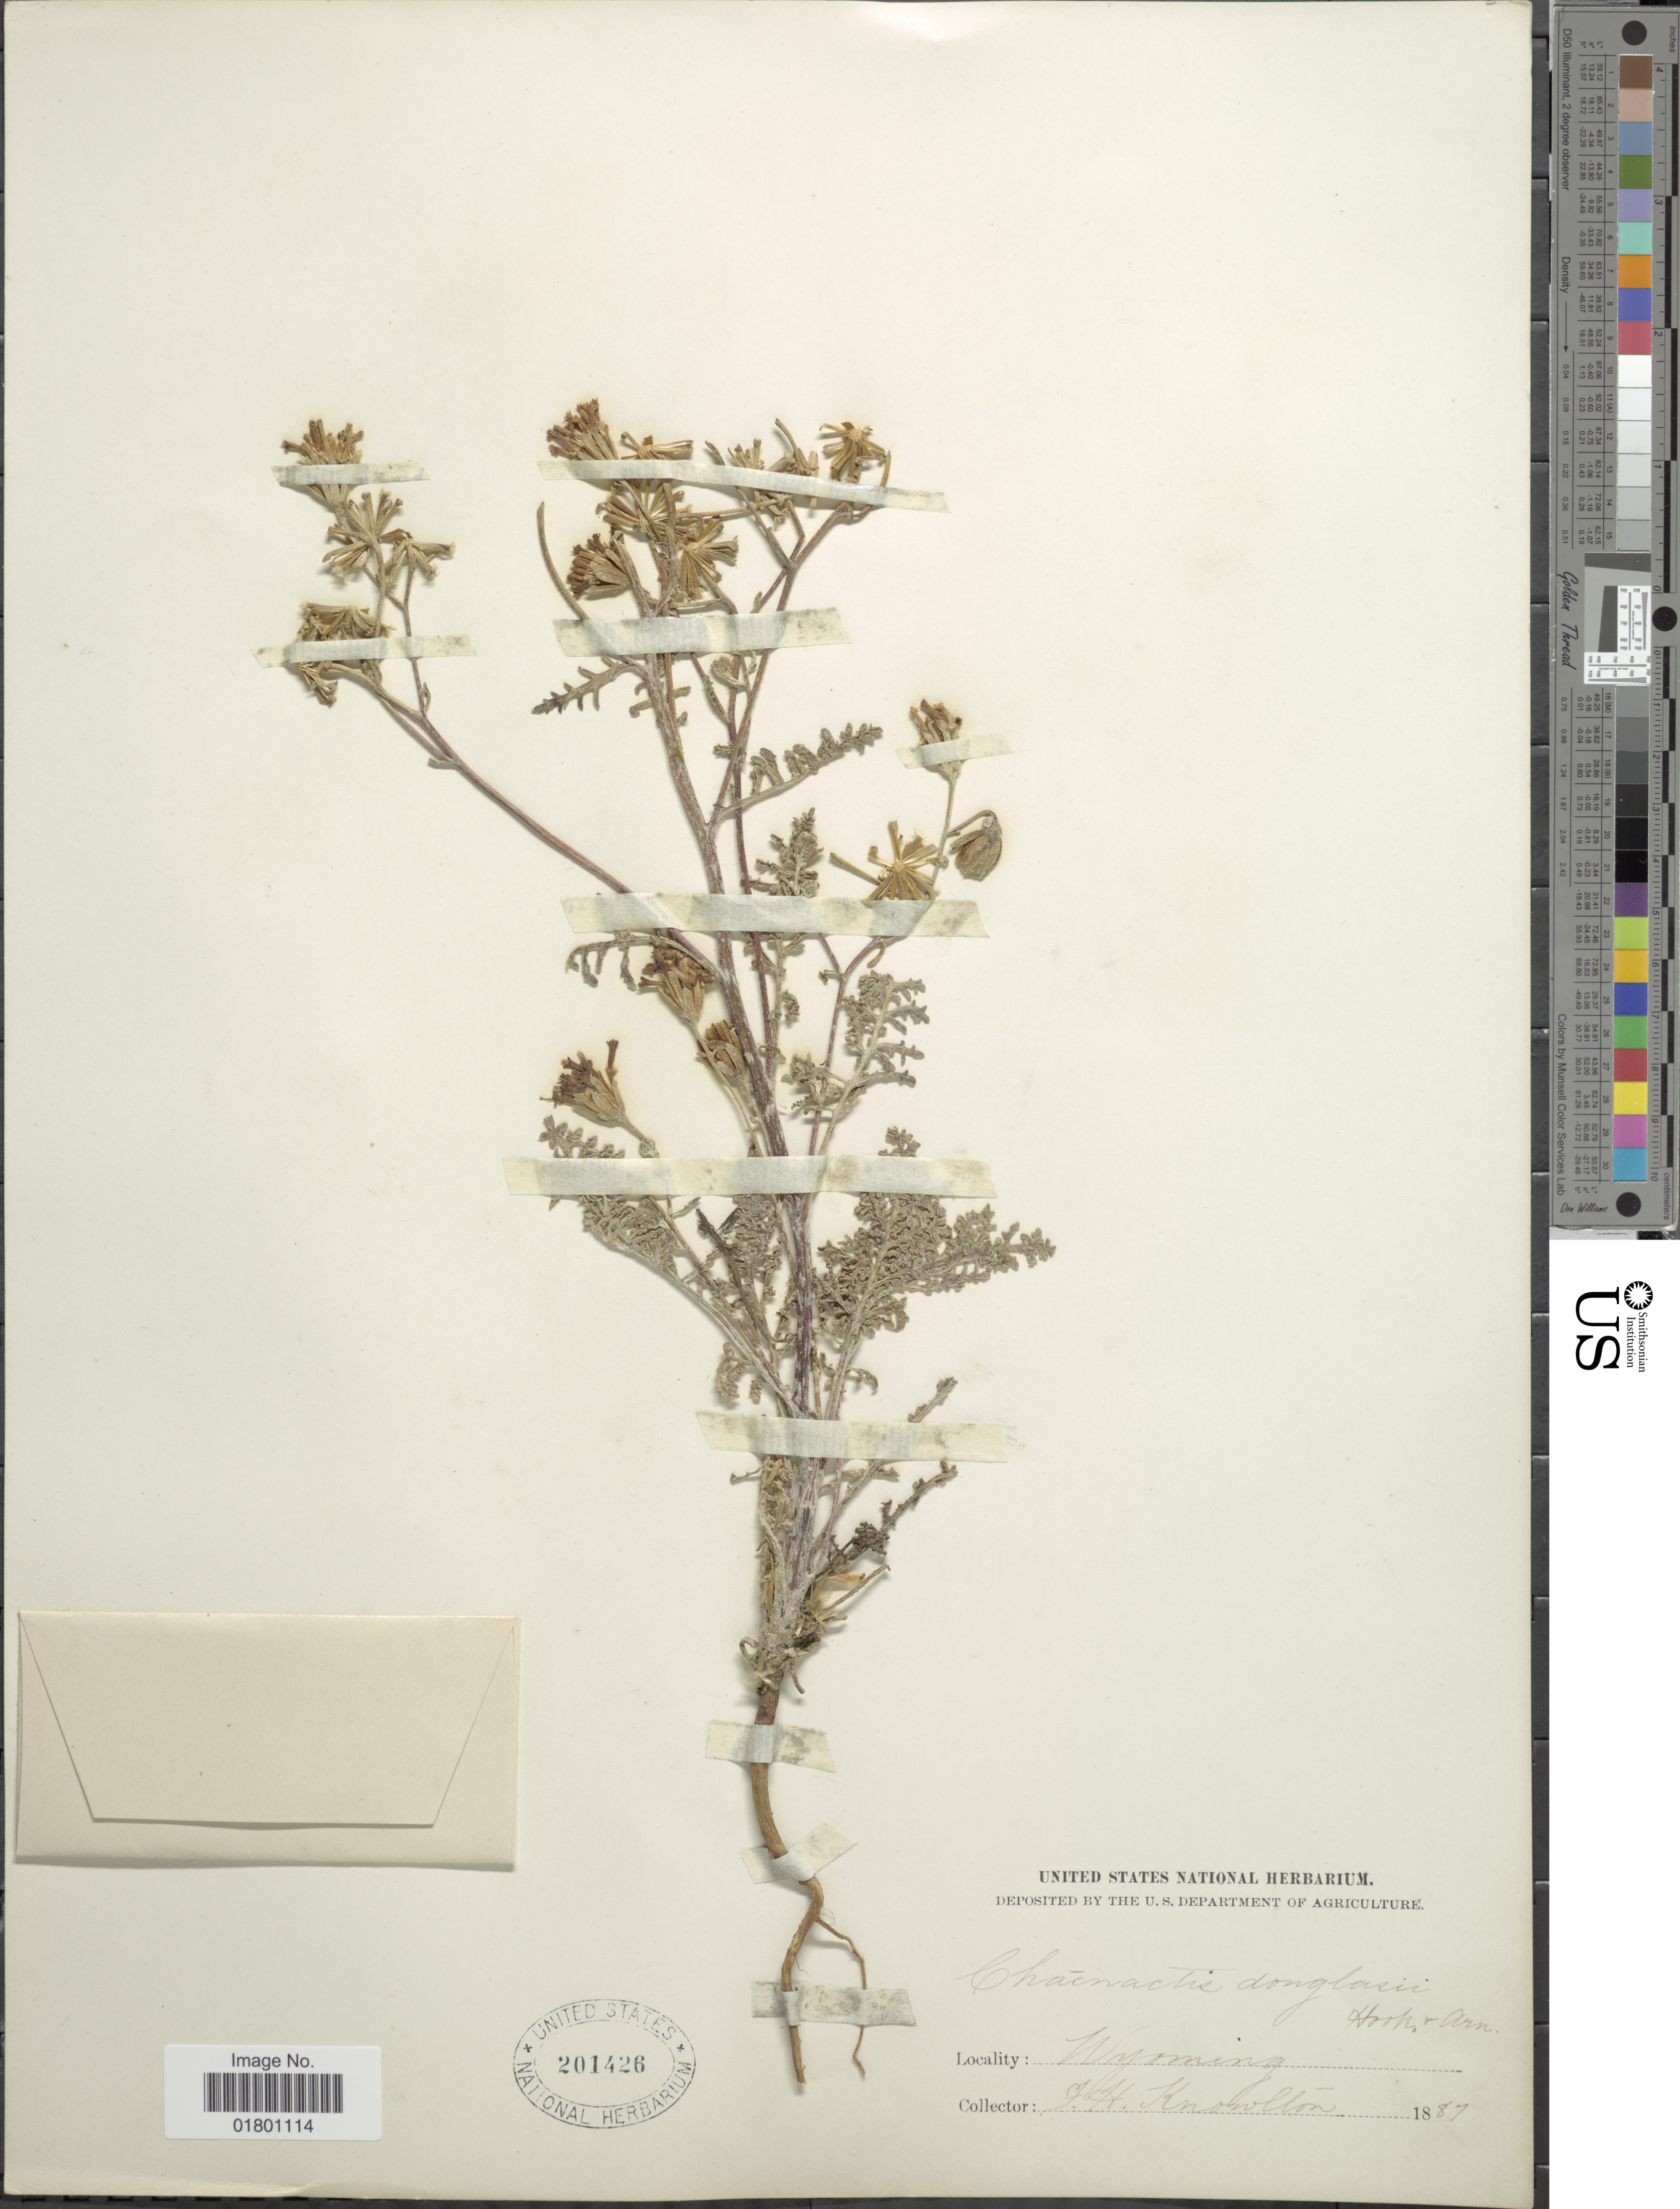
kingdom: Plantae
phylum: Tracheophyta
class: Magnoliopsida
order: Asterales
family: Asteraceae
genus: Chaenactis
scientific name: Chaenactis douglasii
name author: Hook. & Arn.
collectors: F. H. Knowlton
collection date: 1887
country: United States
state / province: Wyoming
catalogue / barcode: US 201426